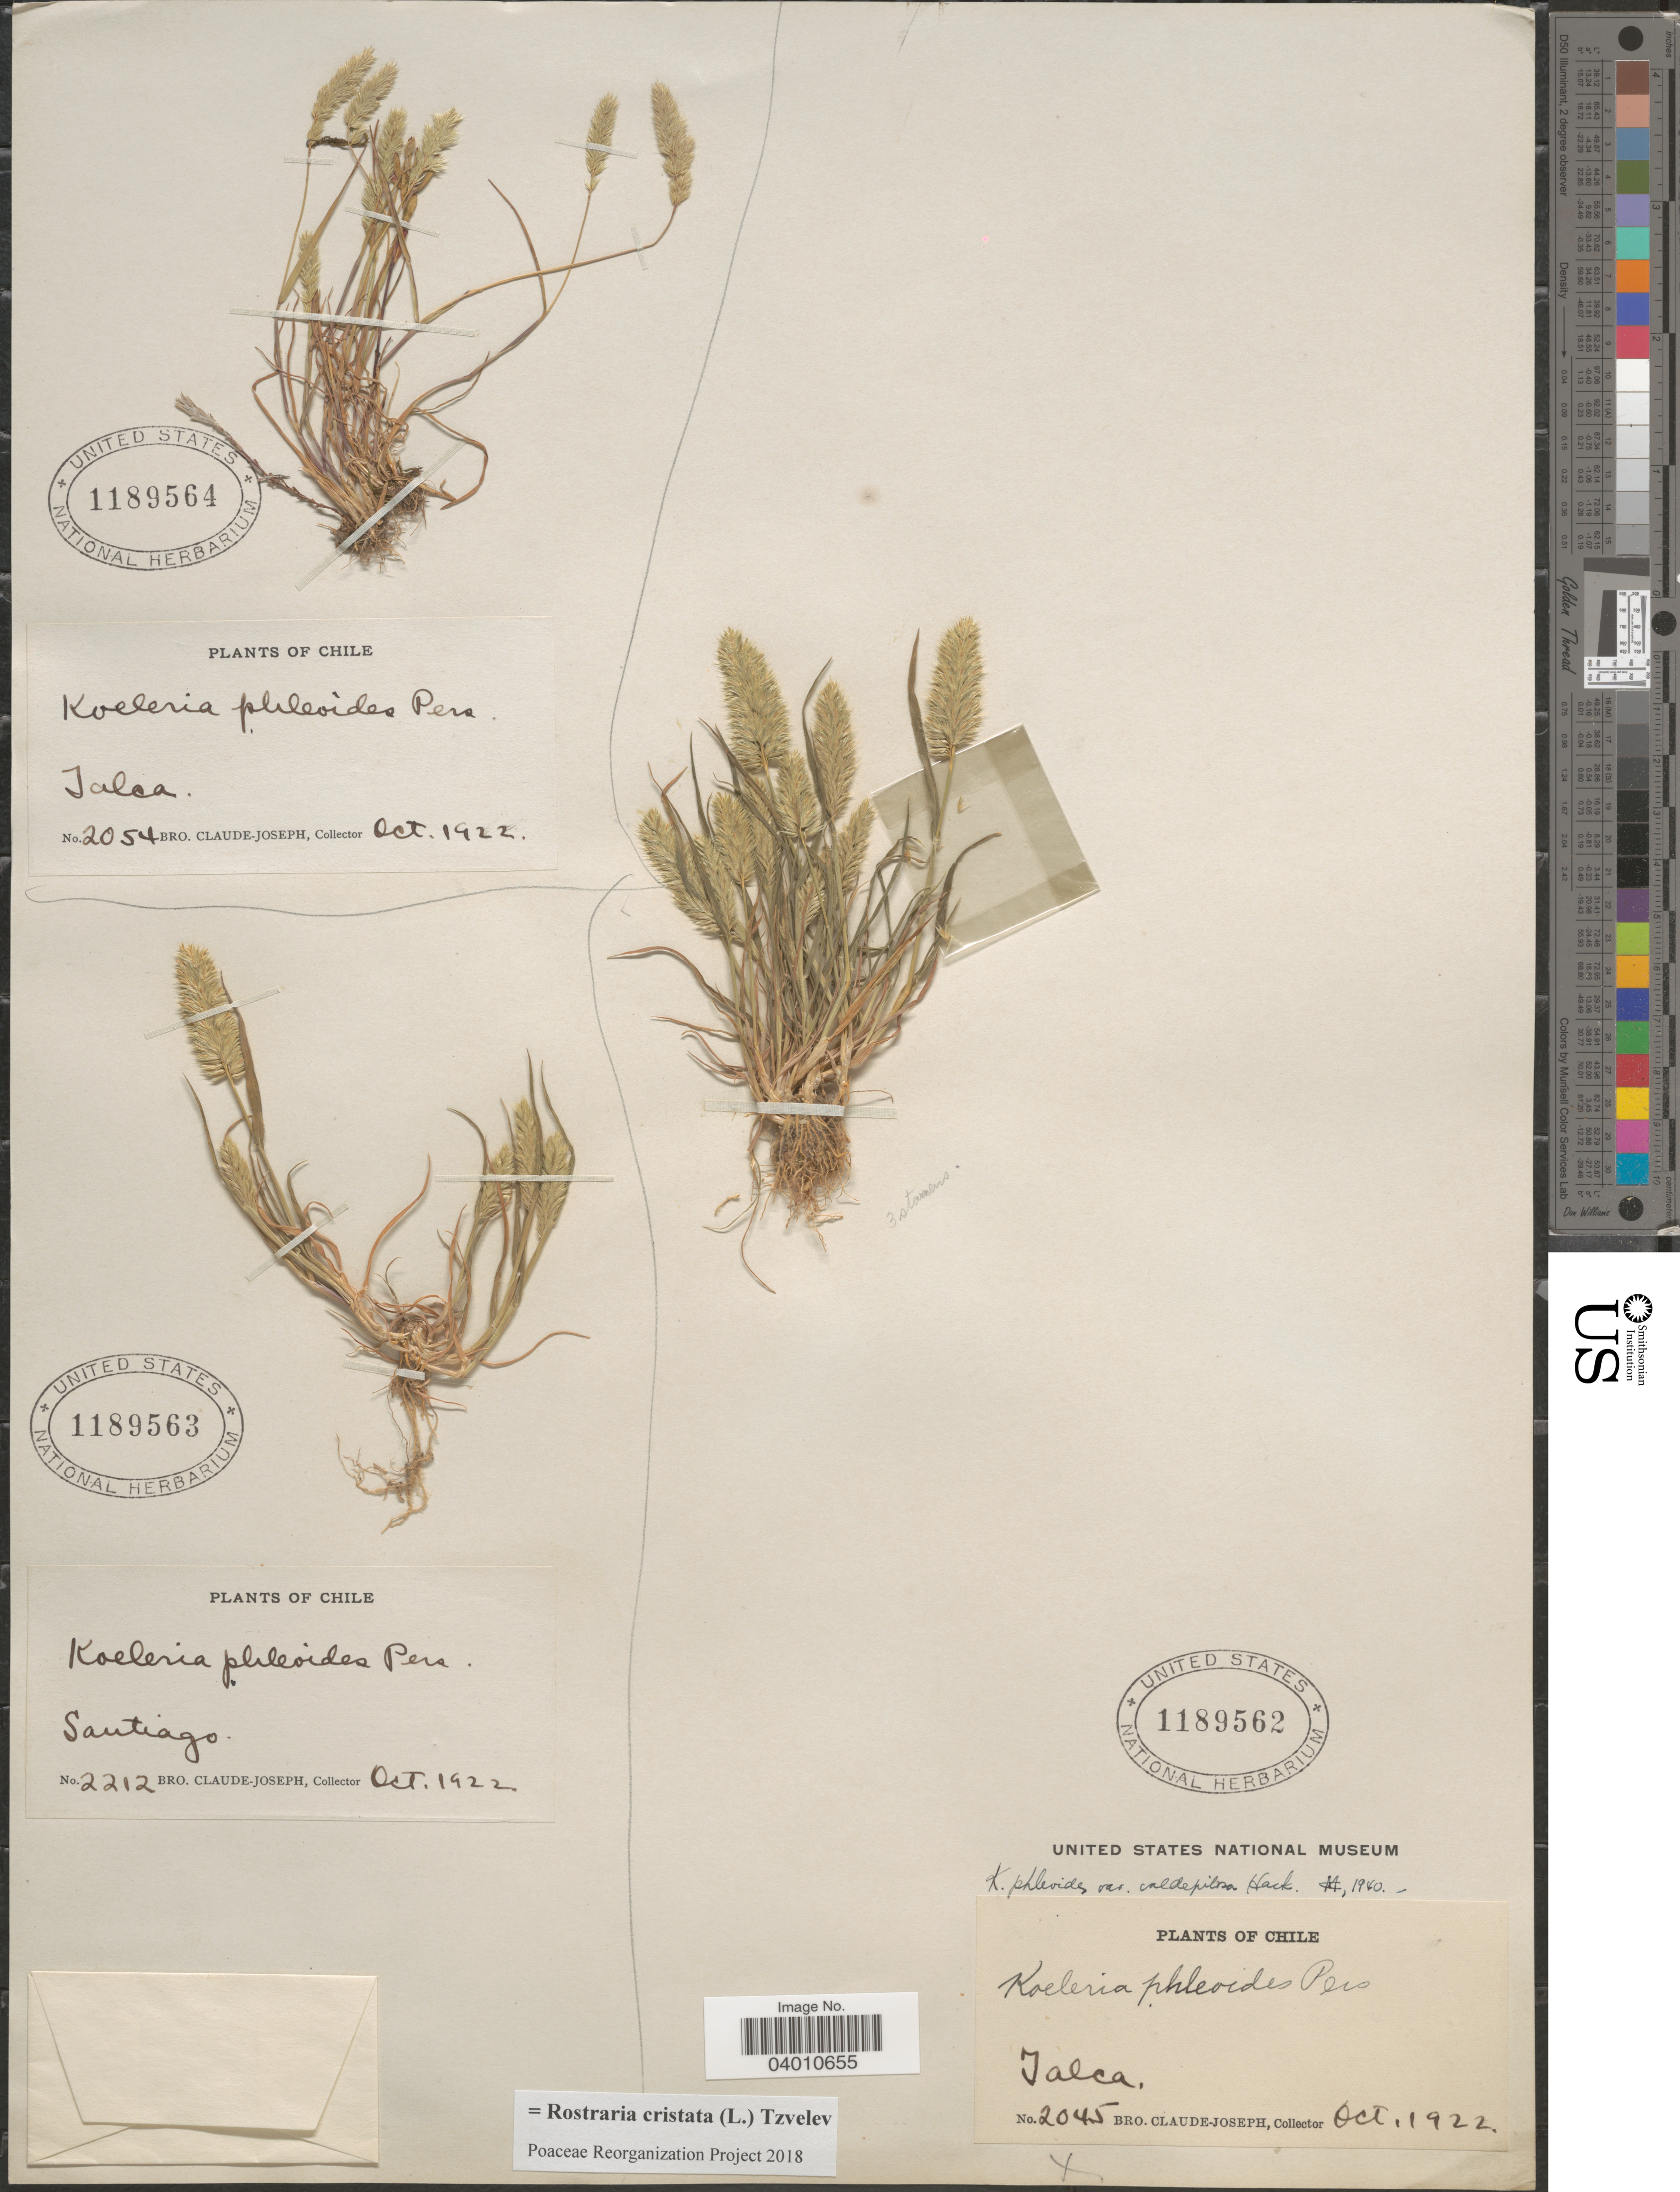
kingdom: Plantae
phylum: Tracheophyta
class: Liliopsida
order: Poales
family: Poaceae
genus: Rostraria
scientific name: Rostraria cristata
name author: (L.) Tzvelev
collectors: Bro. Claude-Joseph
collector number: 2054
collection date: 1922-10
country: Chile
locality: Talca.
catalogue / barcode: US 1189564-3